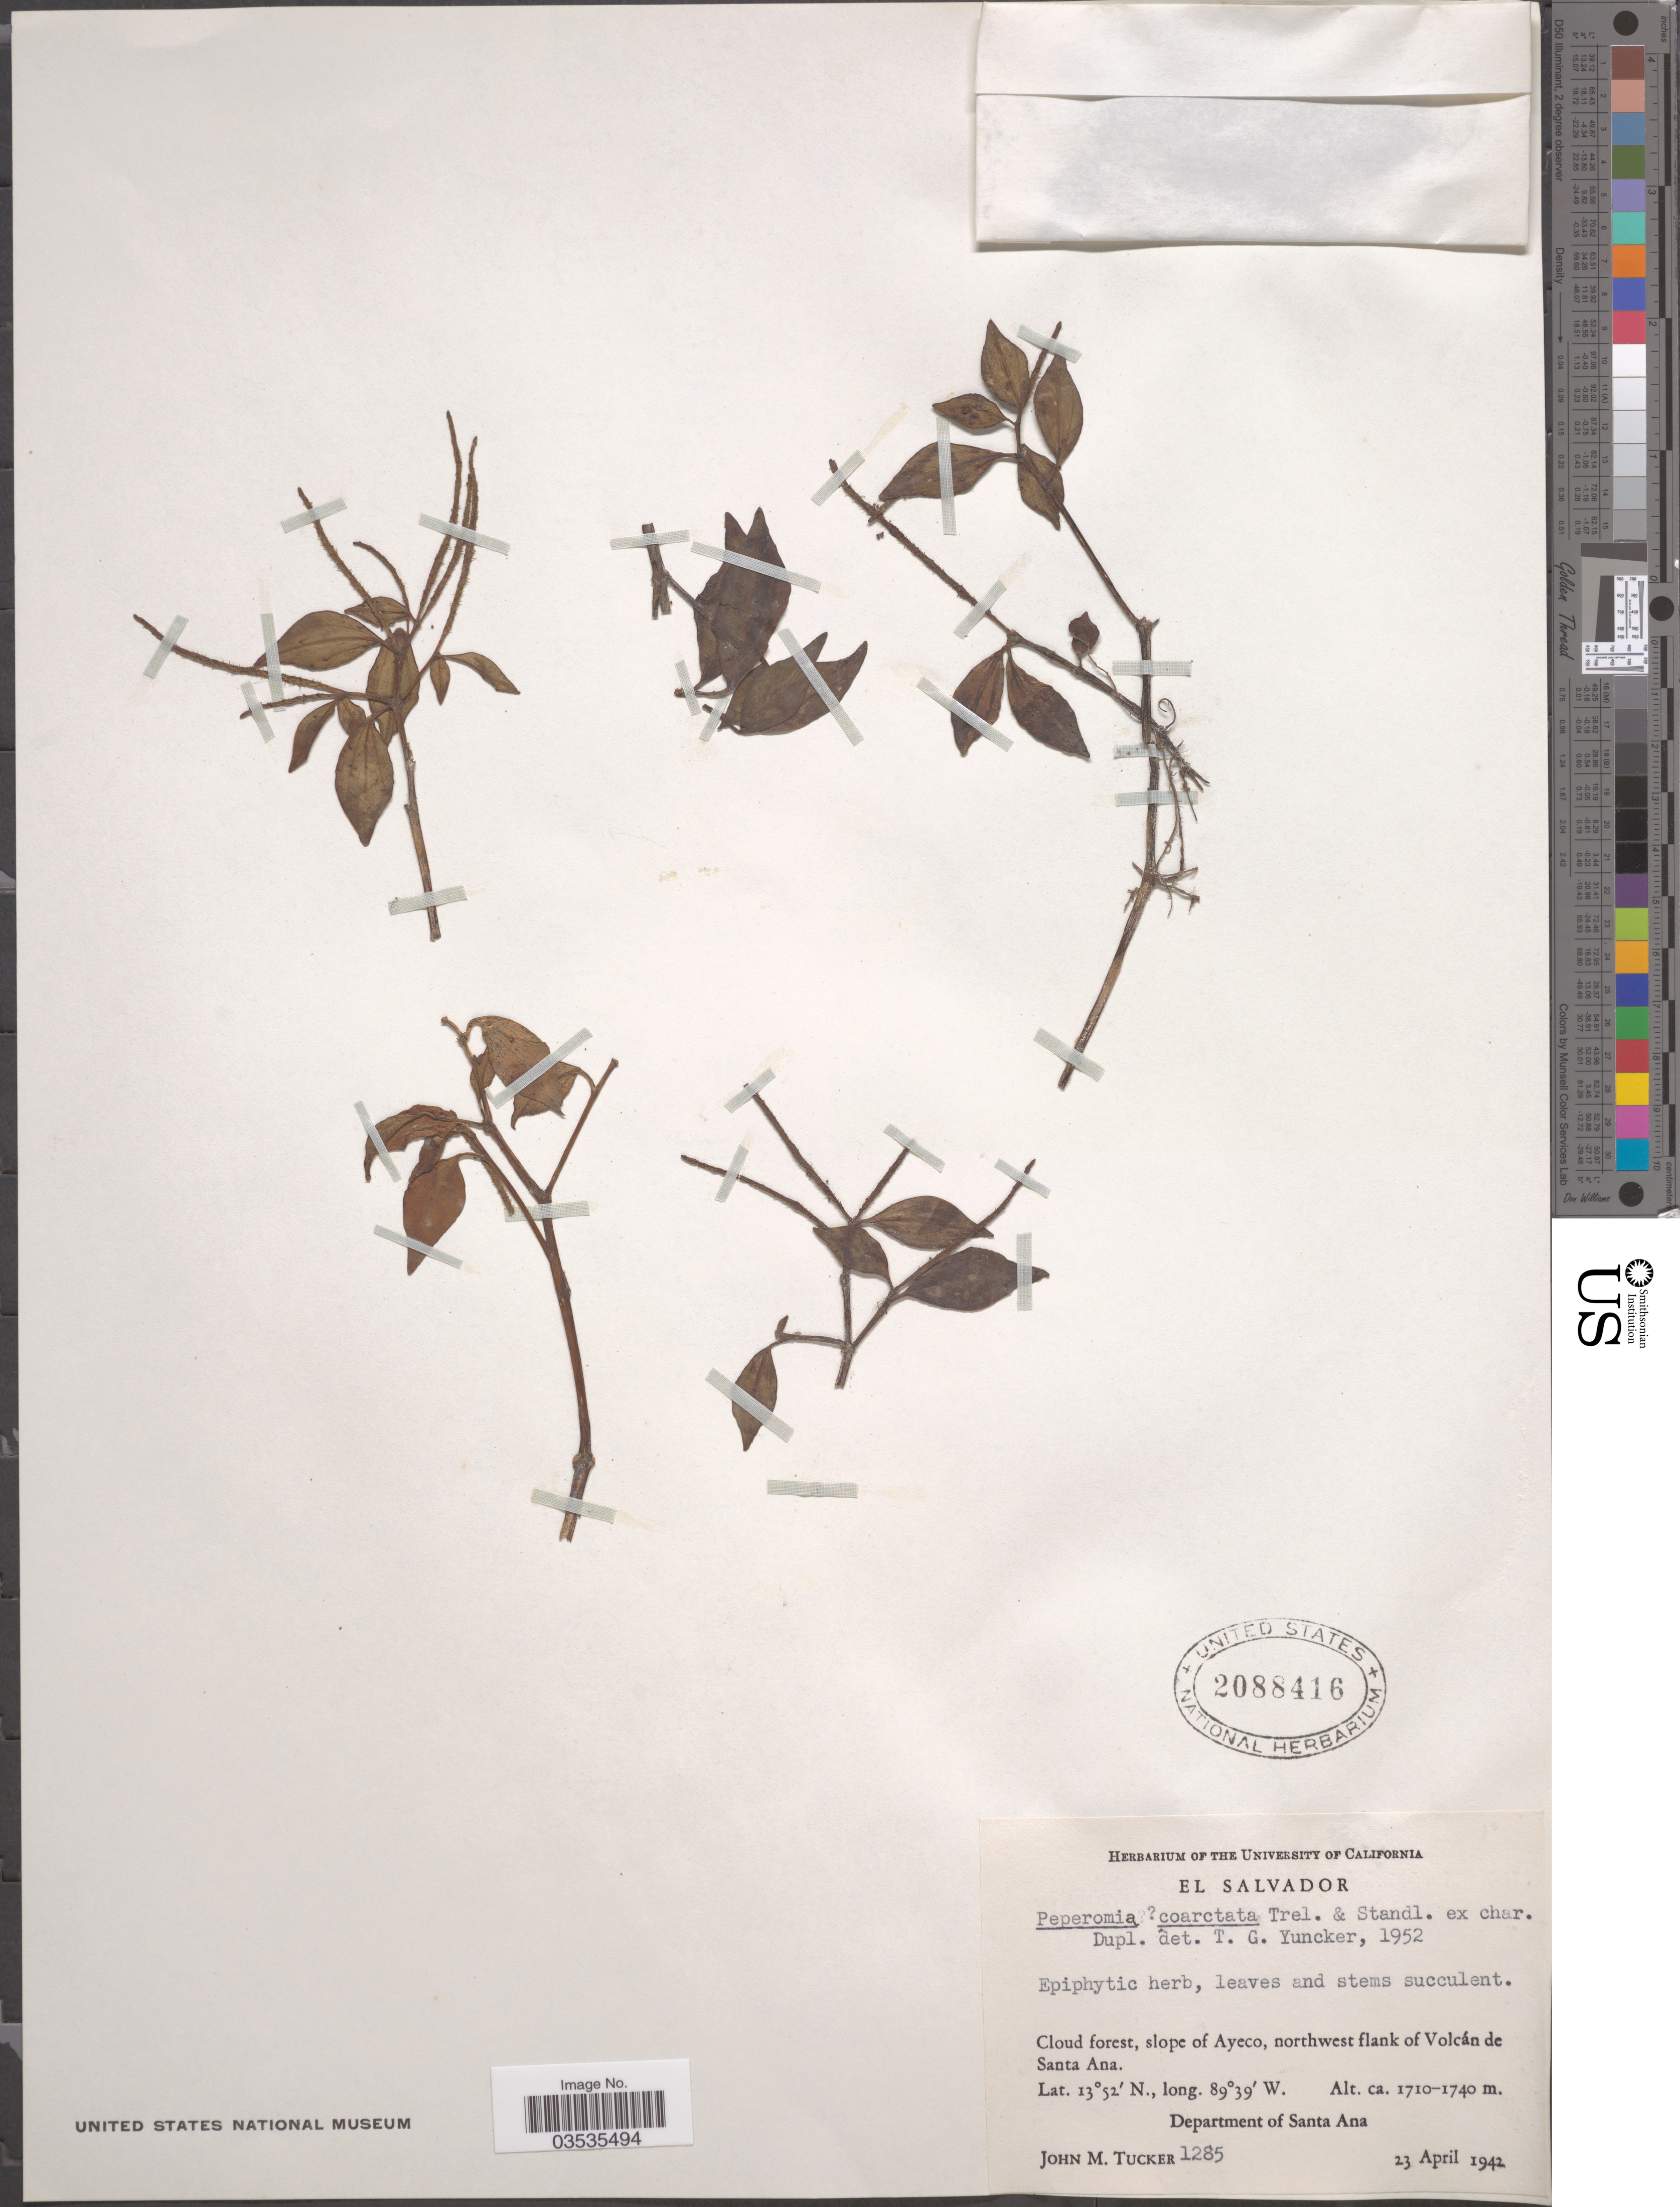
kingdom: Plantae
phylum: Tracheophyta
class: Magnoliopsida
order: Piperales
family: Piperaceae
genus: Peperomia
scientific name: Peperomia coarctata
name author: Trel. & Standl.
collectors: J. M. Tucker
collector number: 1285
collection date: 1942-04-23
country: El Salvador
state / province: Santa Ana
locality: Cloud forest, slope of Ayeco, northwest flank of Volcán de Santa Ana. Department of Santa Ana.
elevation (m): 1710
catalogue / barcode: US 2088416